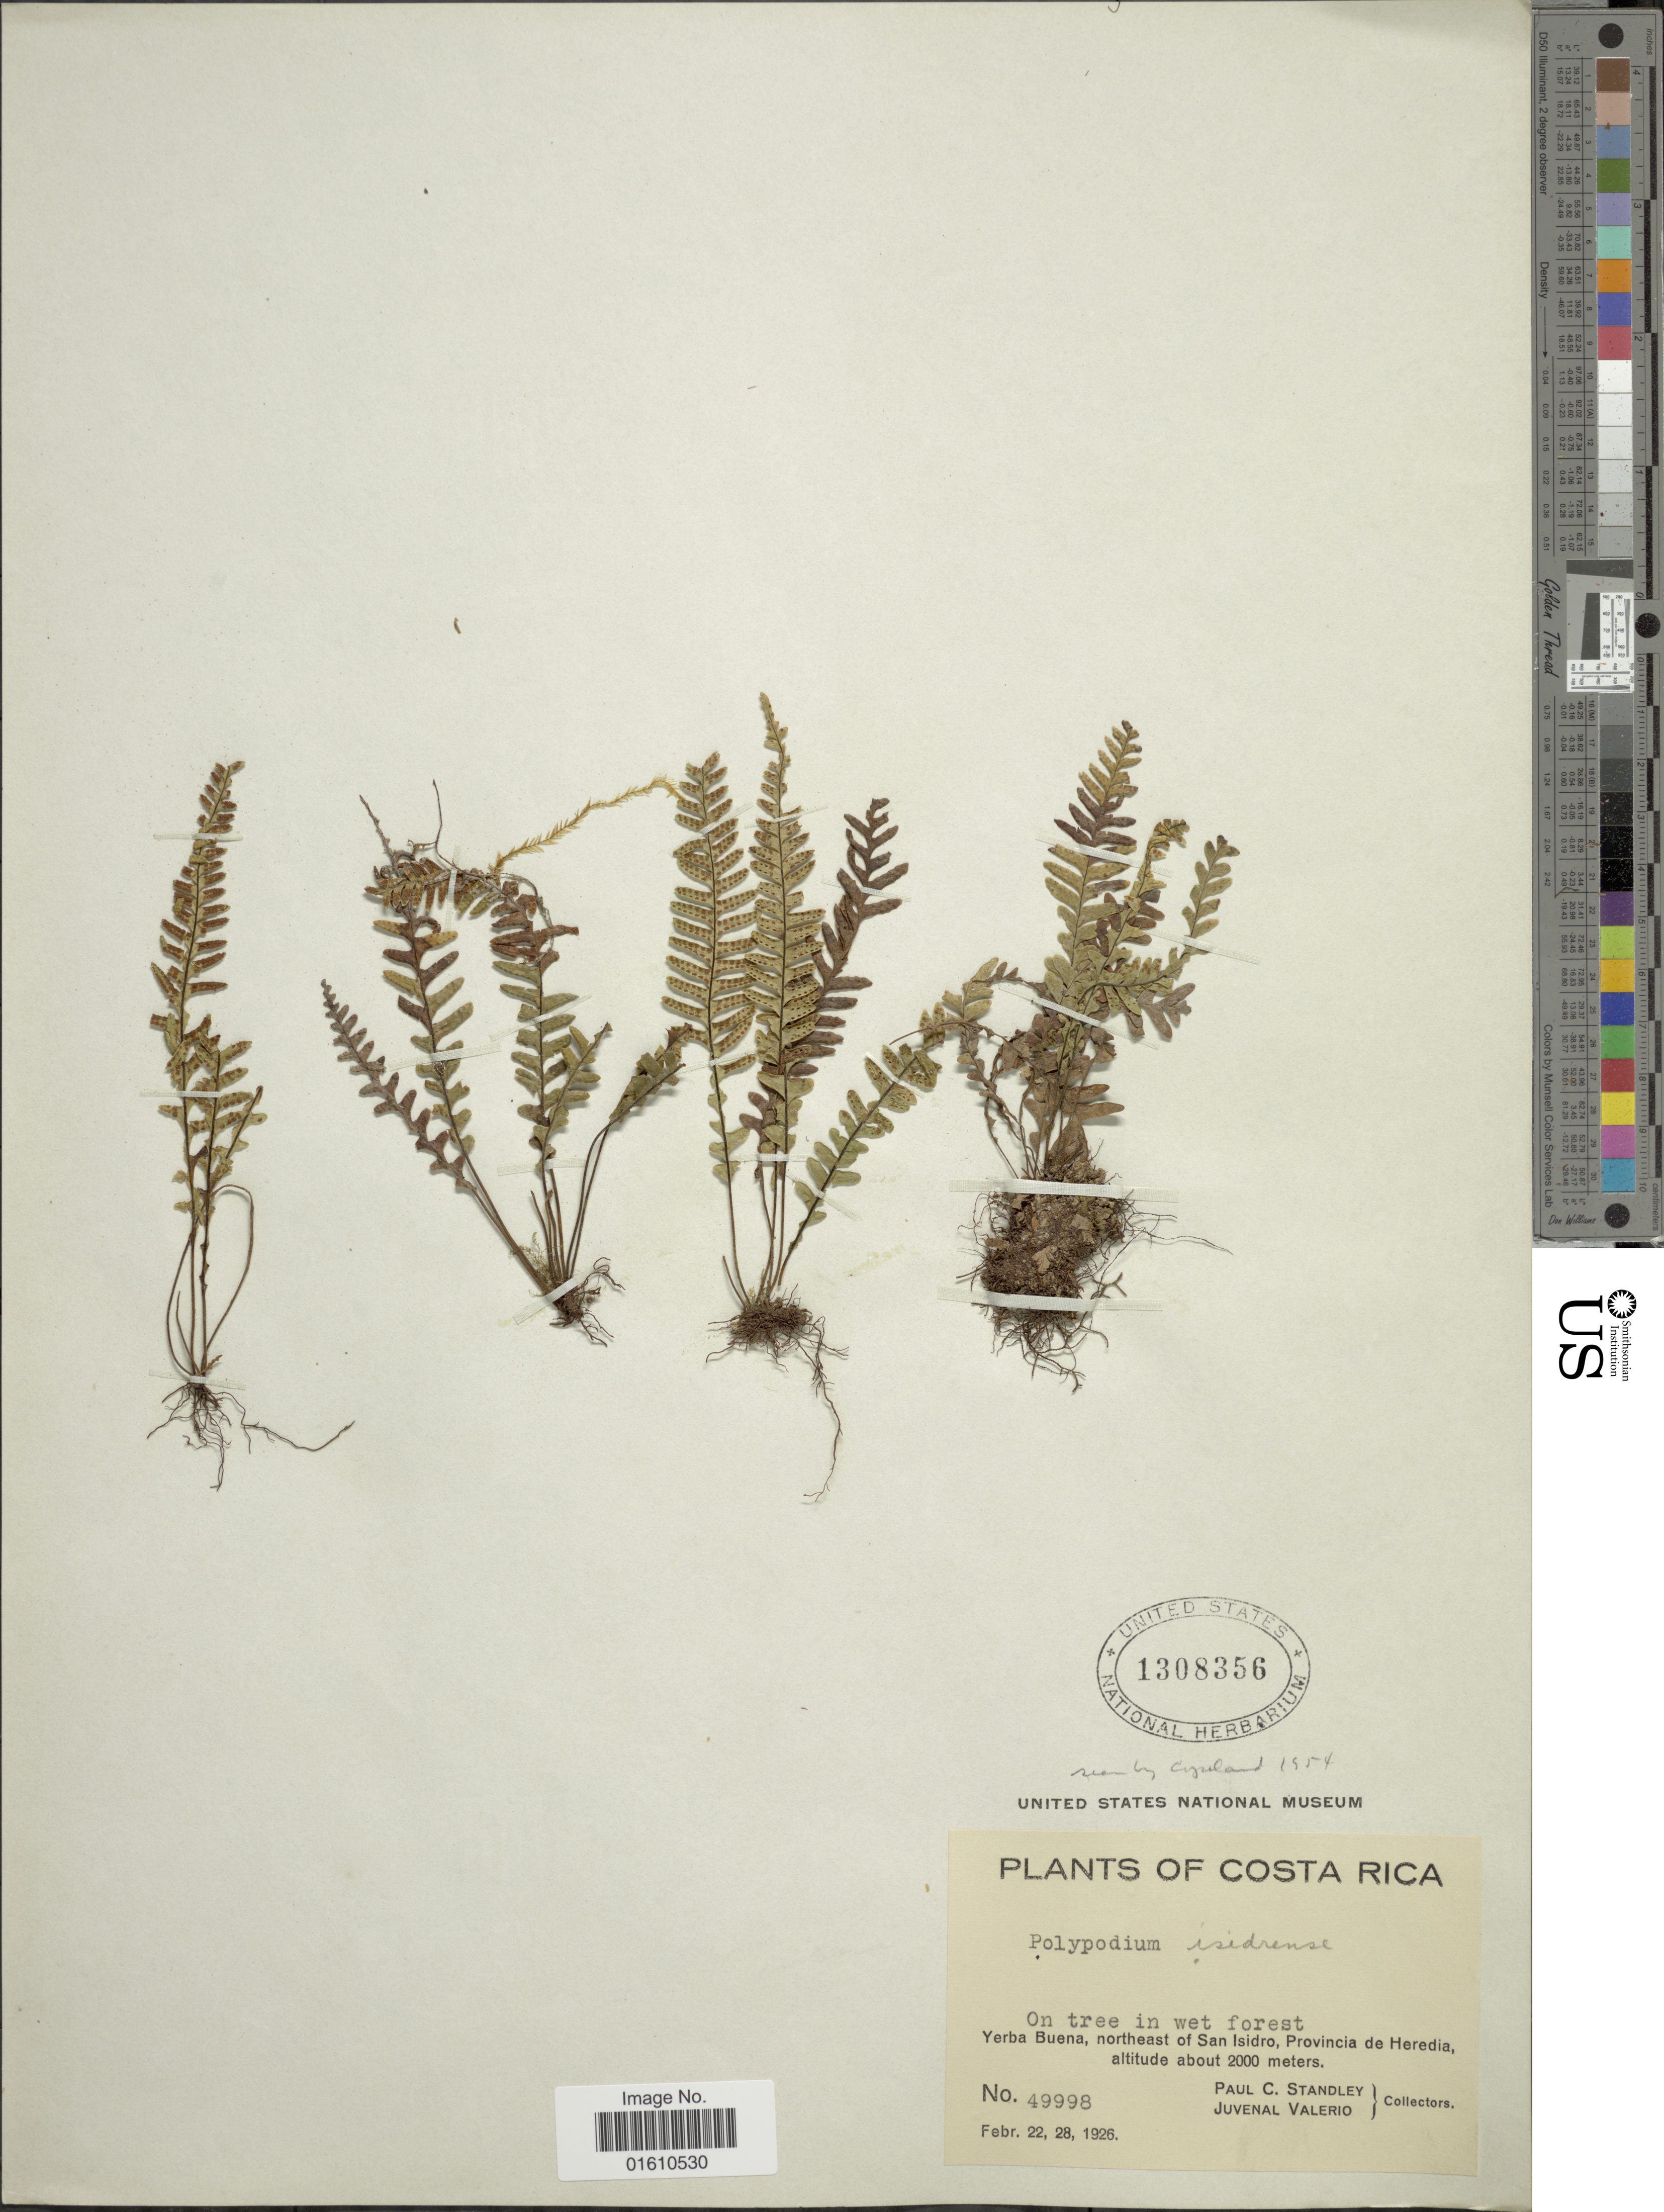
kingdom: Plantae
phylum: Tracheophyta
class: Polypodiopsida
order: Polypodiales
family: Polypodiaceae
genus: Lellingeria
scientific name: Lellingeria isidrensis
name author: (Maxon ex Copel.) A.R. Sm. & R.C. Moran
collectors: P. C. Standley & J. Valerio R.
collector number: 49998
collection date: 1926-02-22/1926-02-28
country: Costa Rica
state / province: Heredia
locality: Yerba Buena, northeast of San Isidro, Provincia de Heredia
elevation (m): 2000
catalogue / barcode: US 1308356